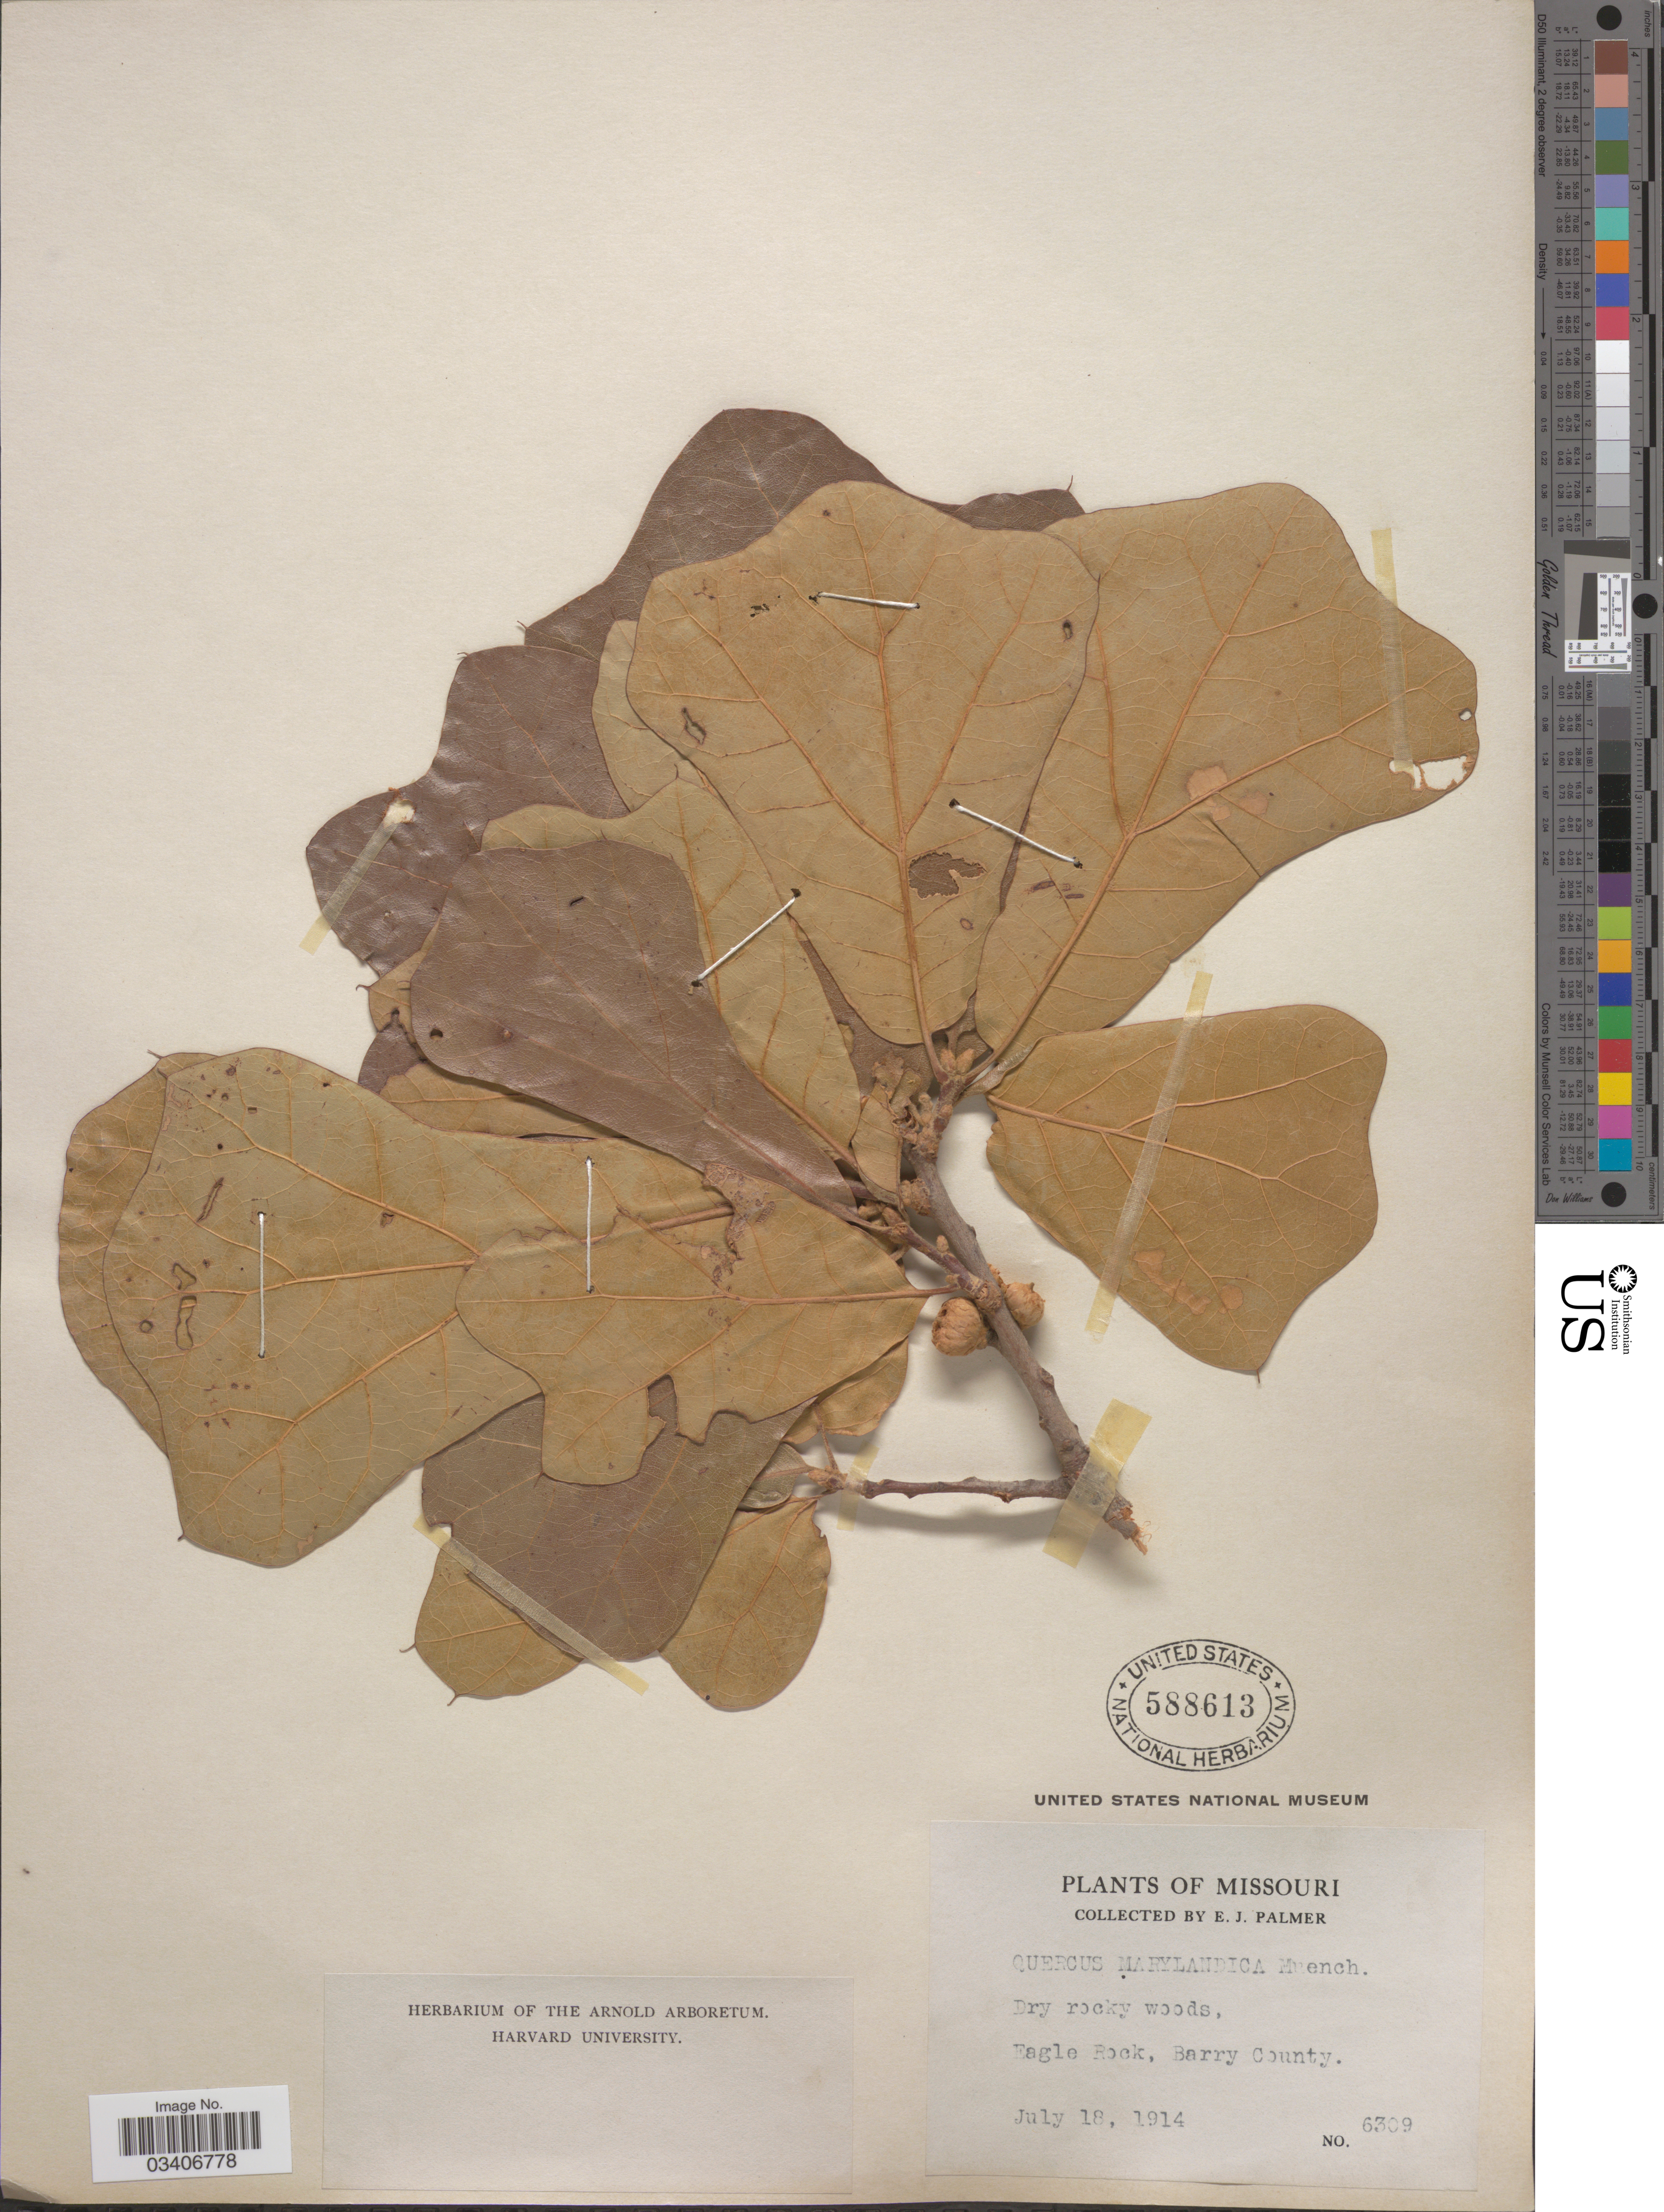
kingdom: Plantae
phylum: Tracheophyta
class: Magnoliopsida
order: Fagales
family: Fagaceae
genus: Quercus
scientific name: Quercus marilandica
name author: (L.) Münchh.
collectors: E. J. Palmer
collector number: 6309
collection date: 1914-07-18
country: United States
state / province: Missouri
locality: Eagle Rock, Barry County.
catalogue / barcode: US 588613